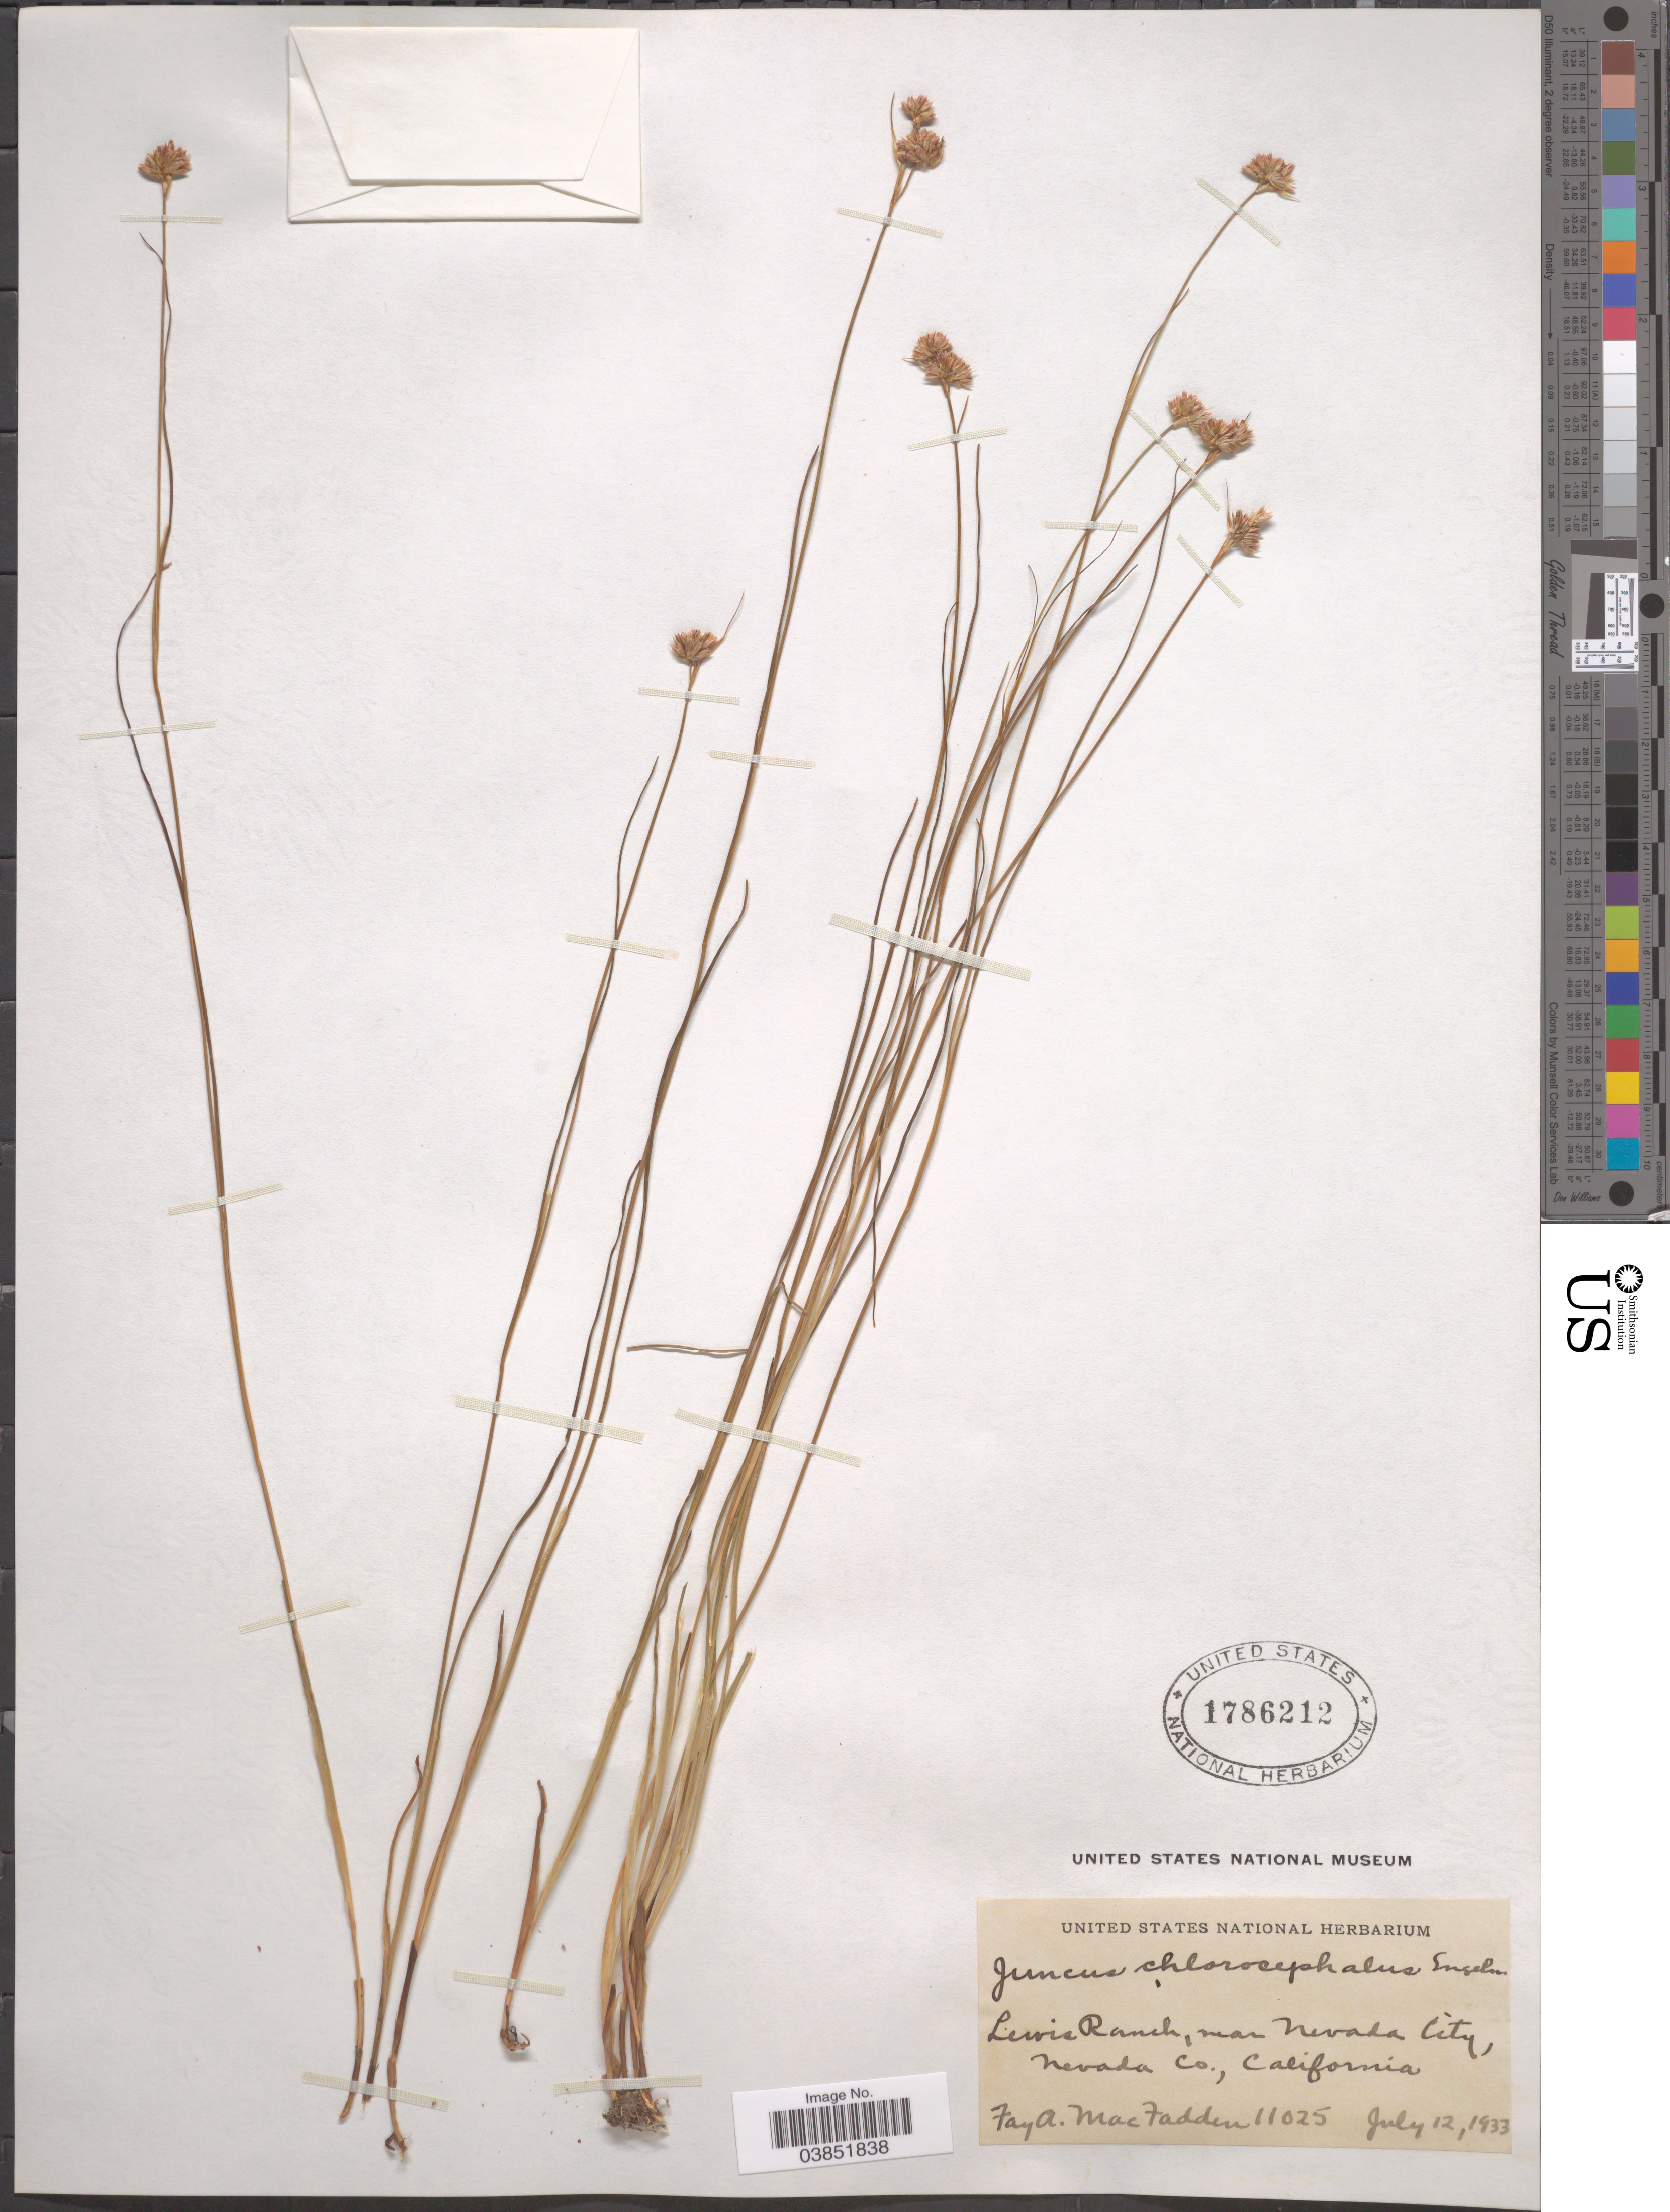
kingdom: Plantae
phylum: Tracheophyta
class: Liliopsida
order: Poales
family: Juncaceae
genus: Juncus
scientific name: Juncus chlorocephalus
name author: Engelm.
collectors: F. MacFadden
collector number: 11025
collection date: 1933-07-12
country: United States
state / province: California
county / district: Nevada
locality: Lewis Ranch, near Nevada City, Nevada Co.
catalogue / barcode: US 1786212